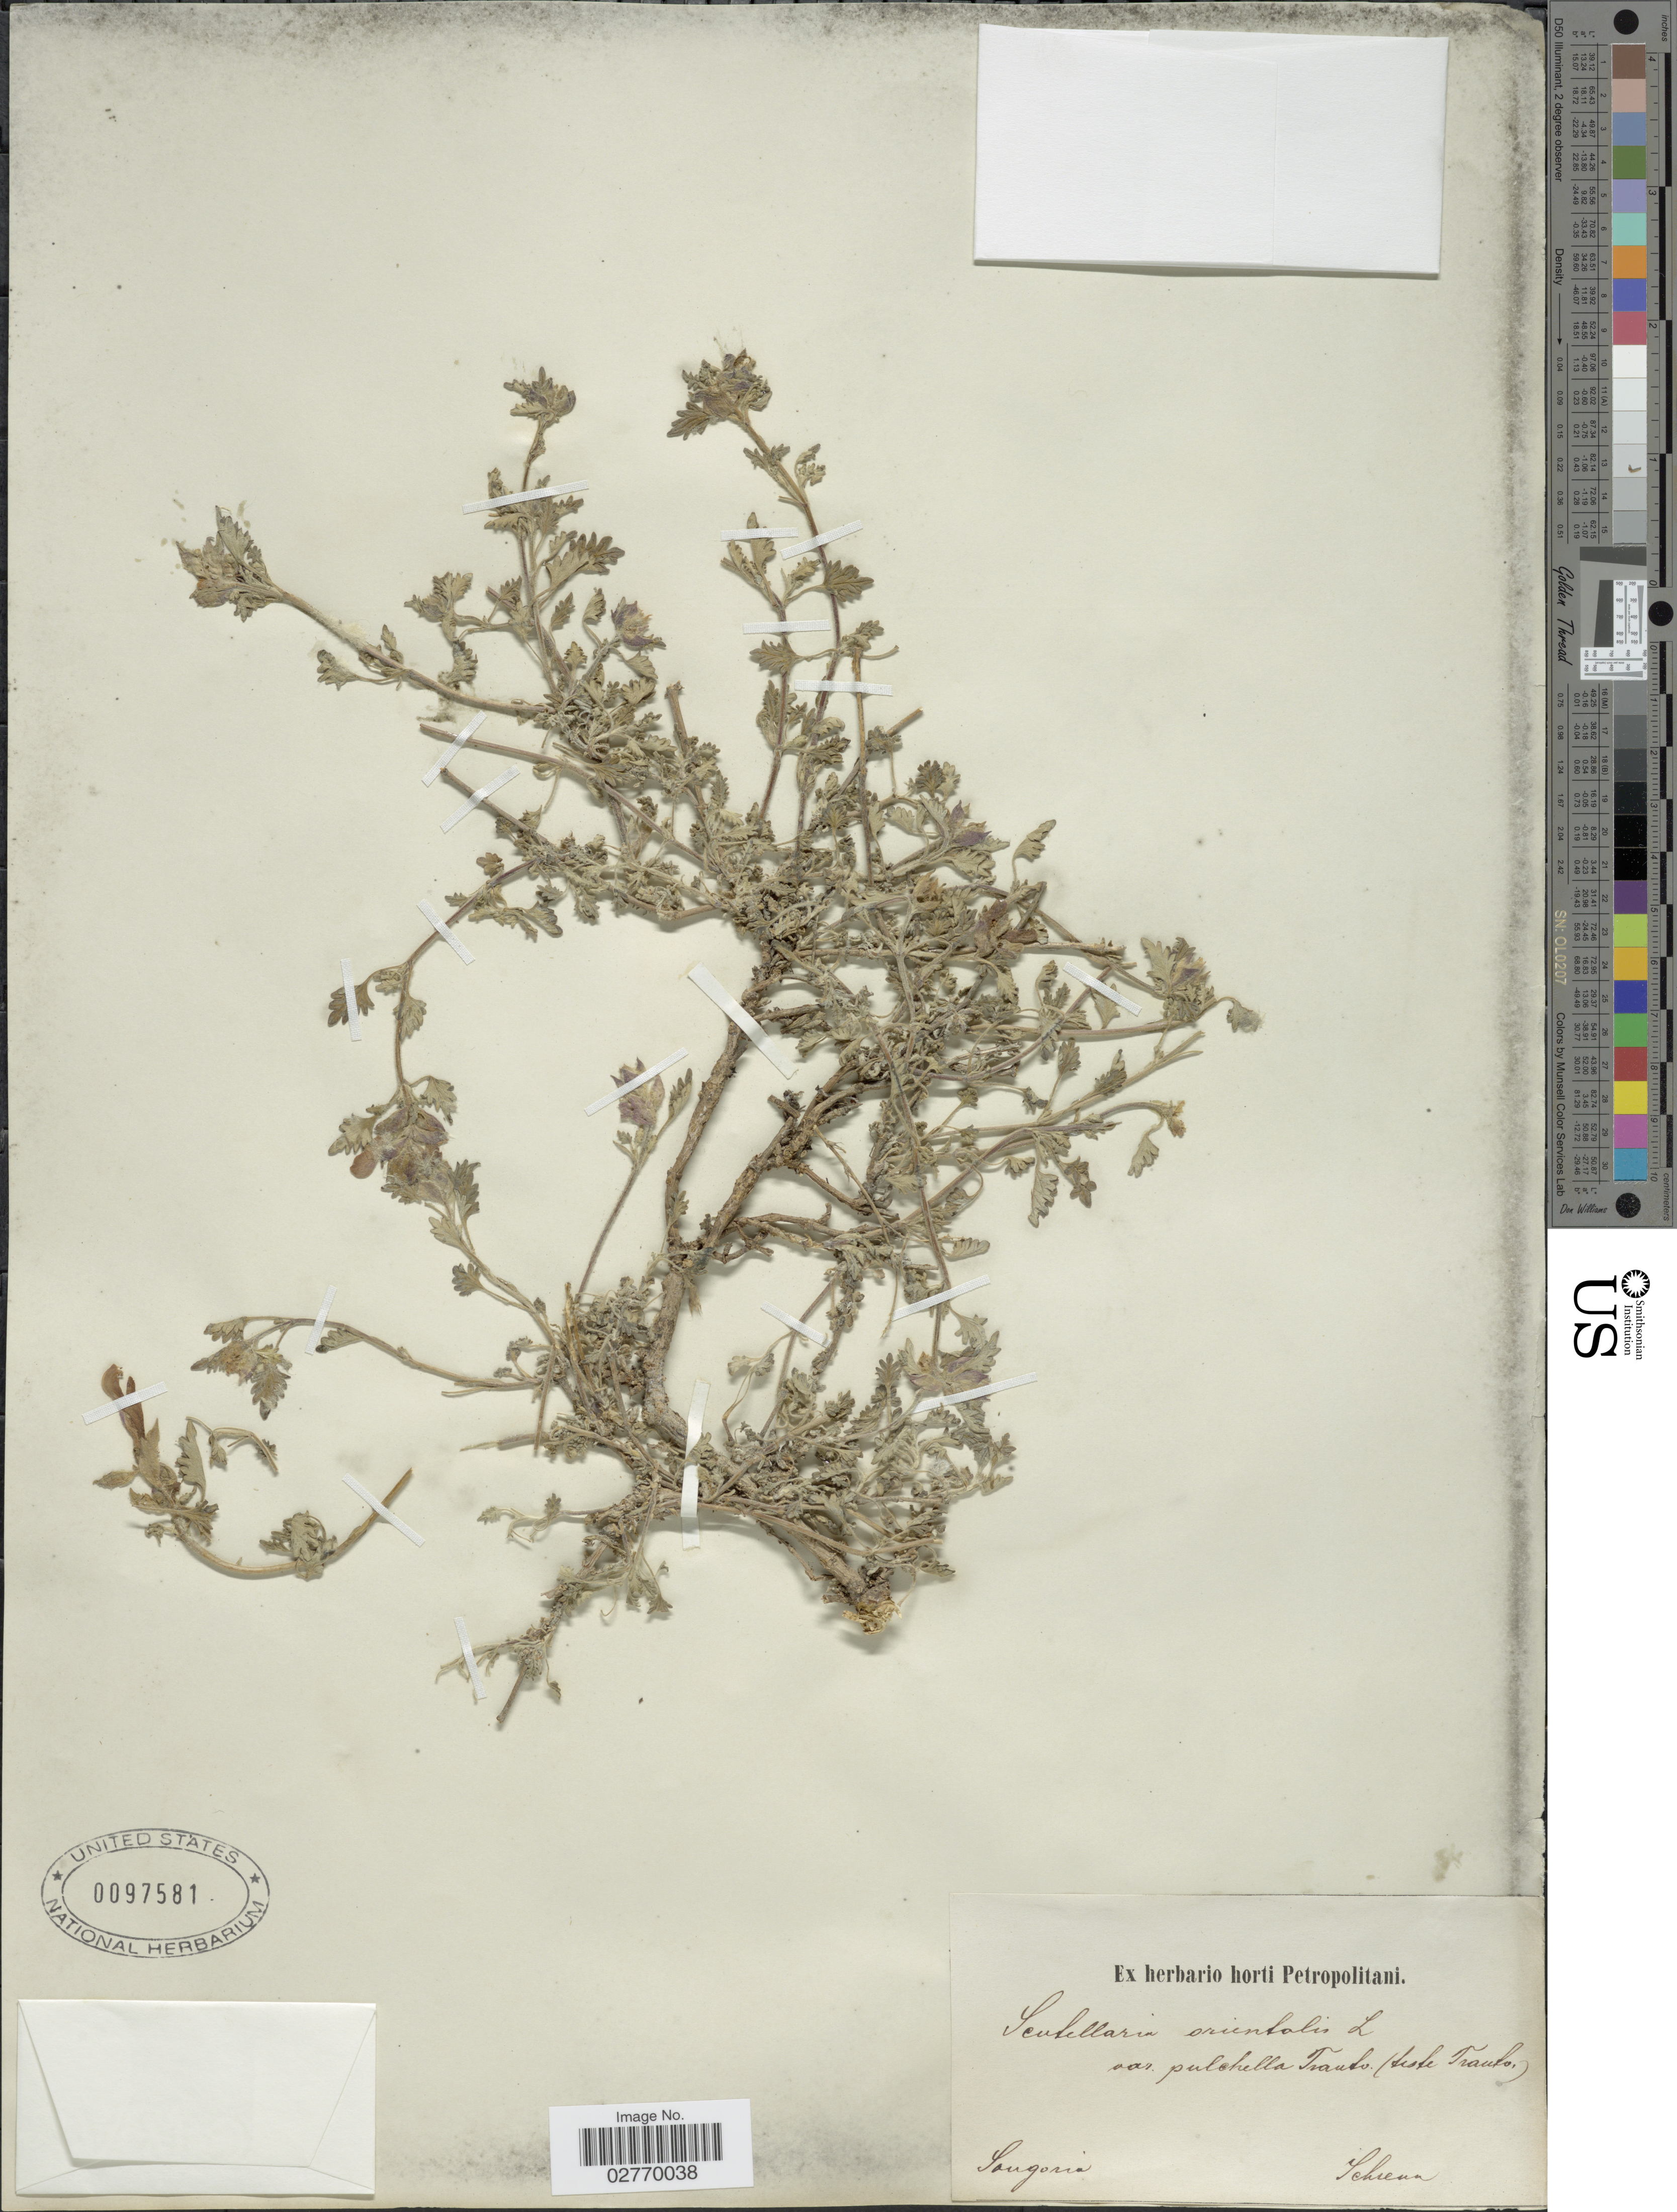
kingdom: Plantae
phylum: Tracheophyta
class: Magnoliopsida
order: Lamiales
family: Lamiaceae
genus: Scutellaria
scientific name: Scutellaria orientalis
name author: L.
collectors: A.G. Schrenk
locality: Sangoria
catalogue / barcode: US 97581